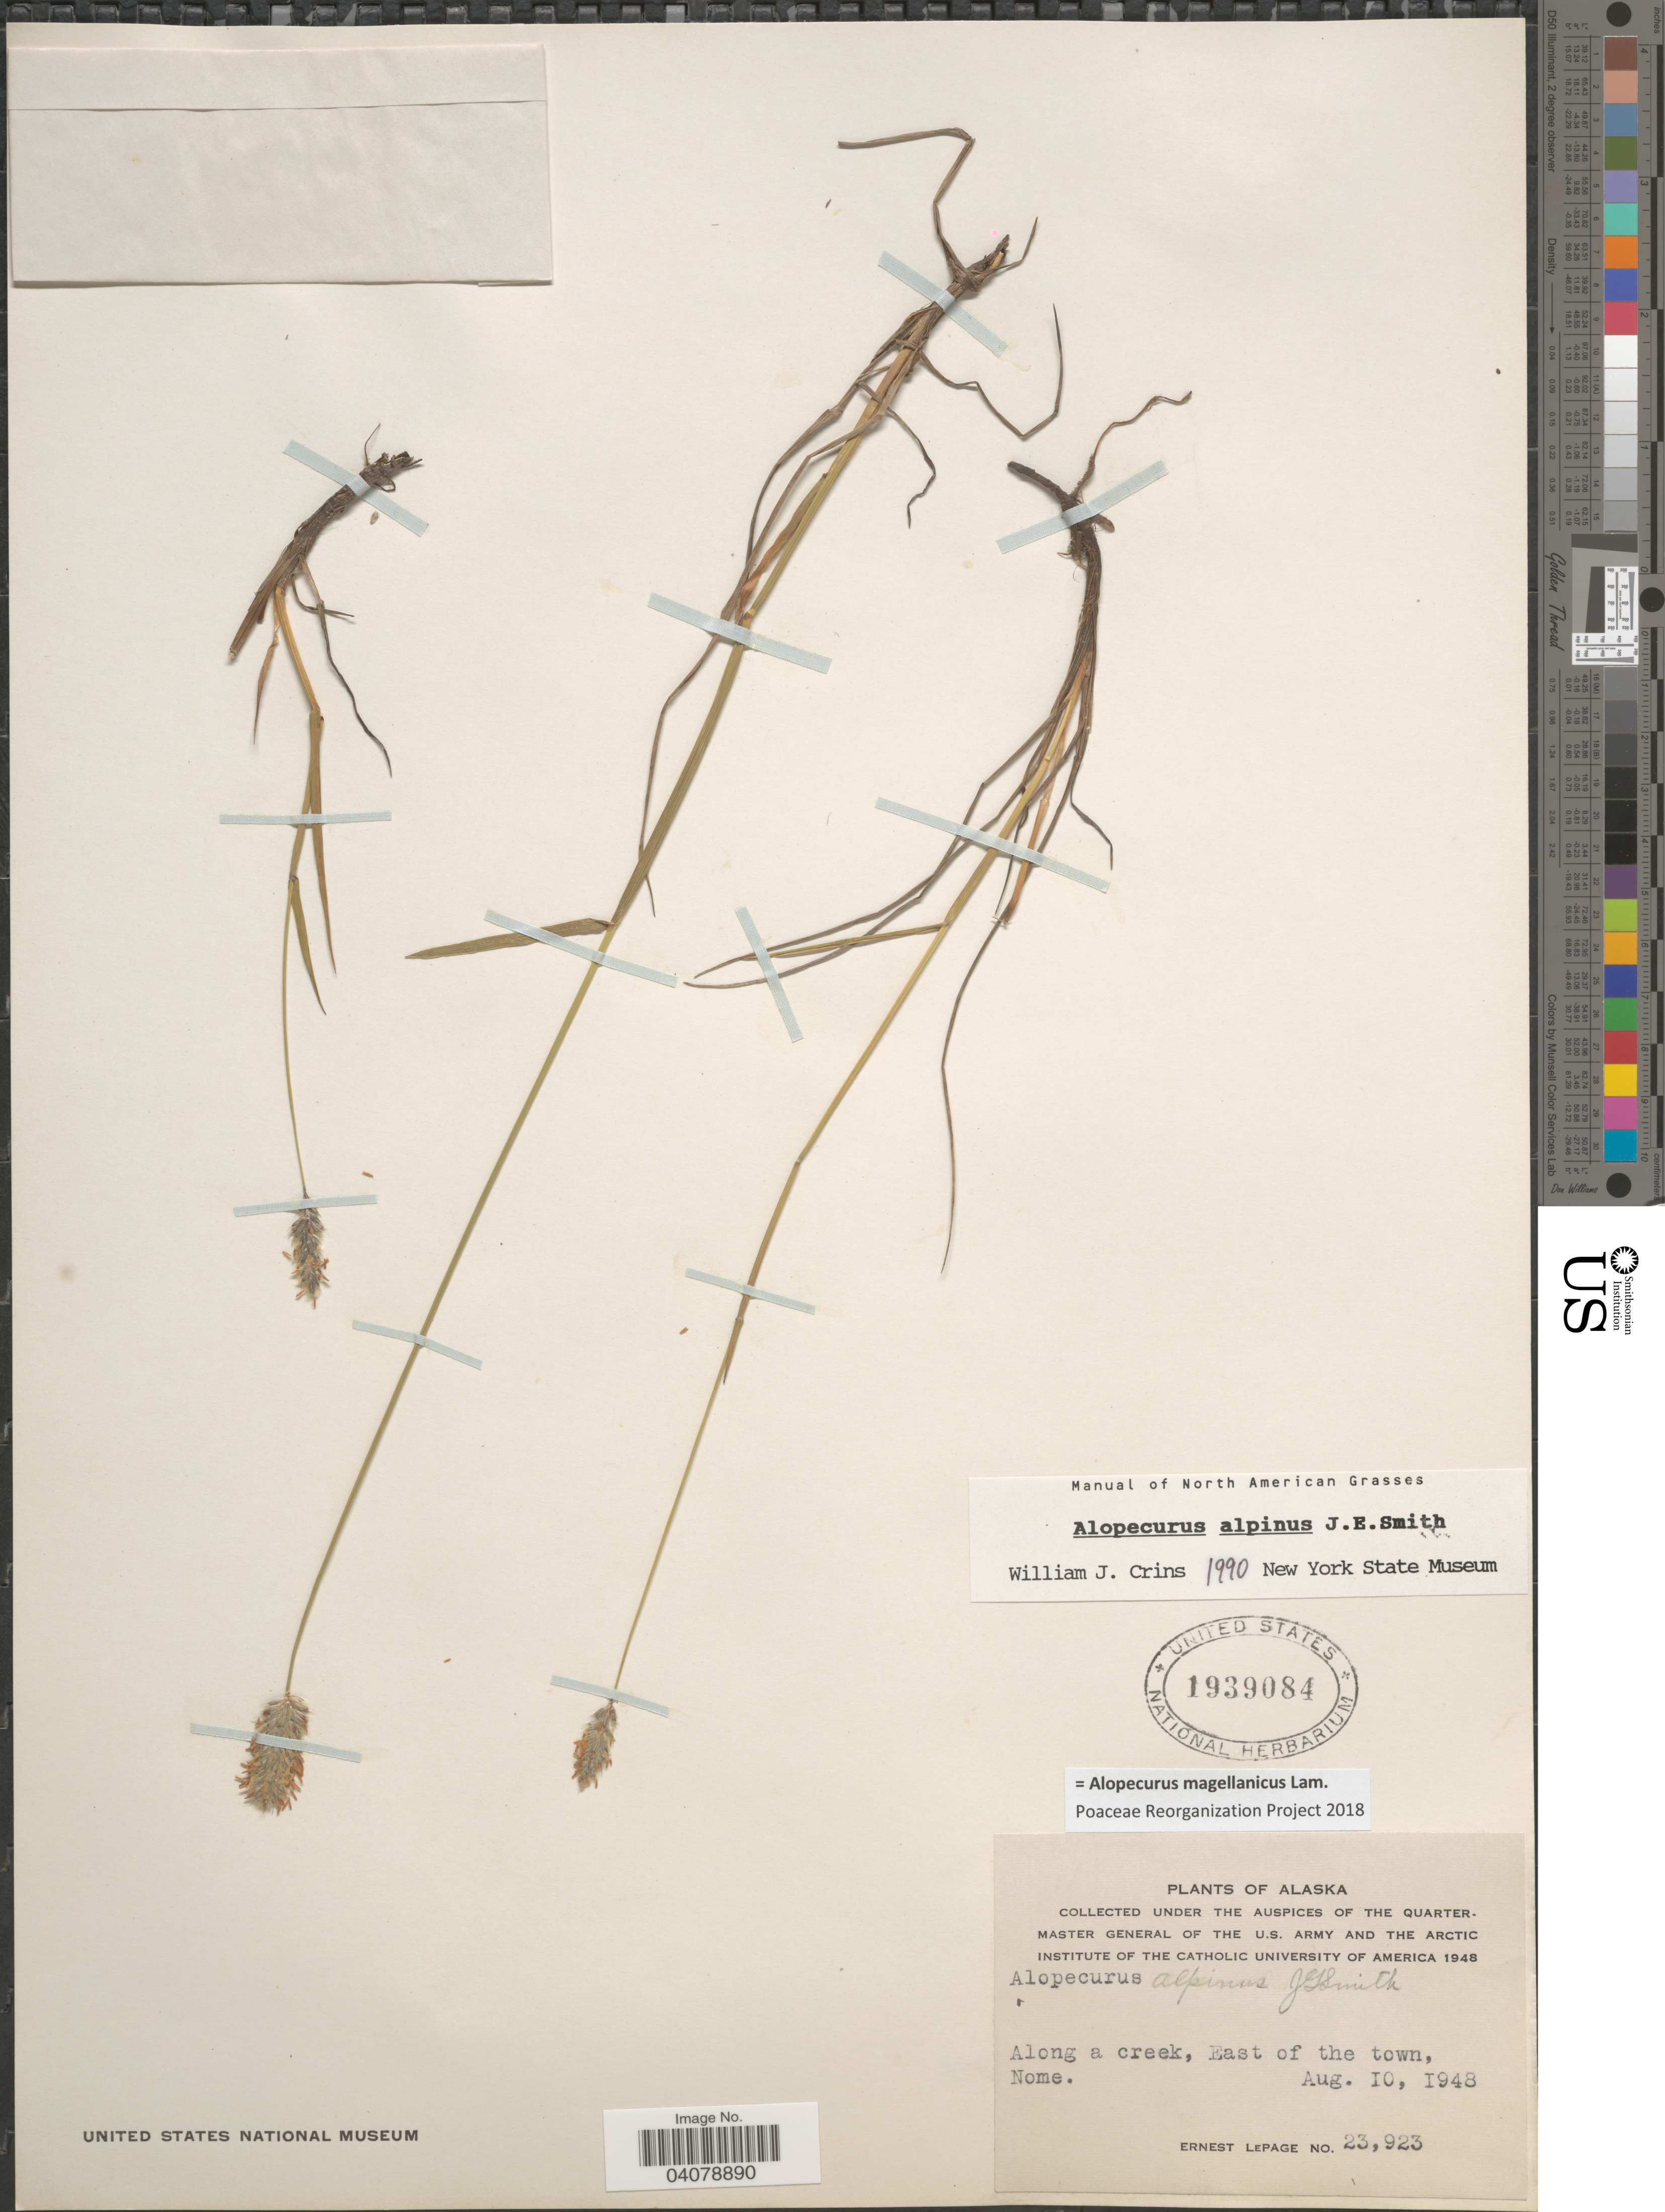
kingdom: Plantae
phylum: Tracheophyta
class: Liliopsida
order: Poales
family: Poaceae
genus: Alopecurus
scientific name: Alopecurus magellanicus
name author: Lam.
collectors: E. Lepage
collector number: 23923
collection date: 1948-08-10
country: United States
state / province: Alaska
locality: Along a creek, East of the town, Nome.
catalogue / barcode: US 1939084